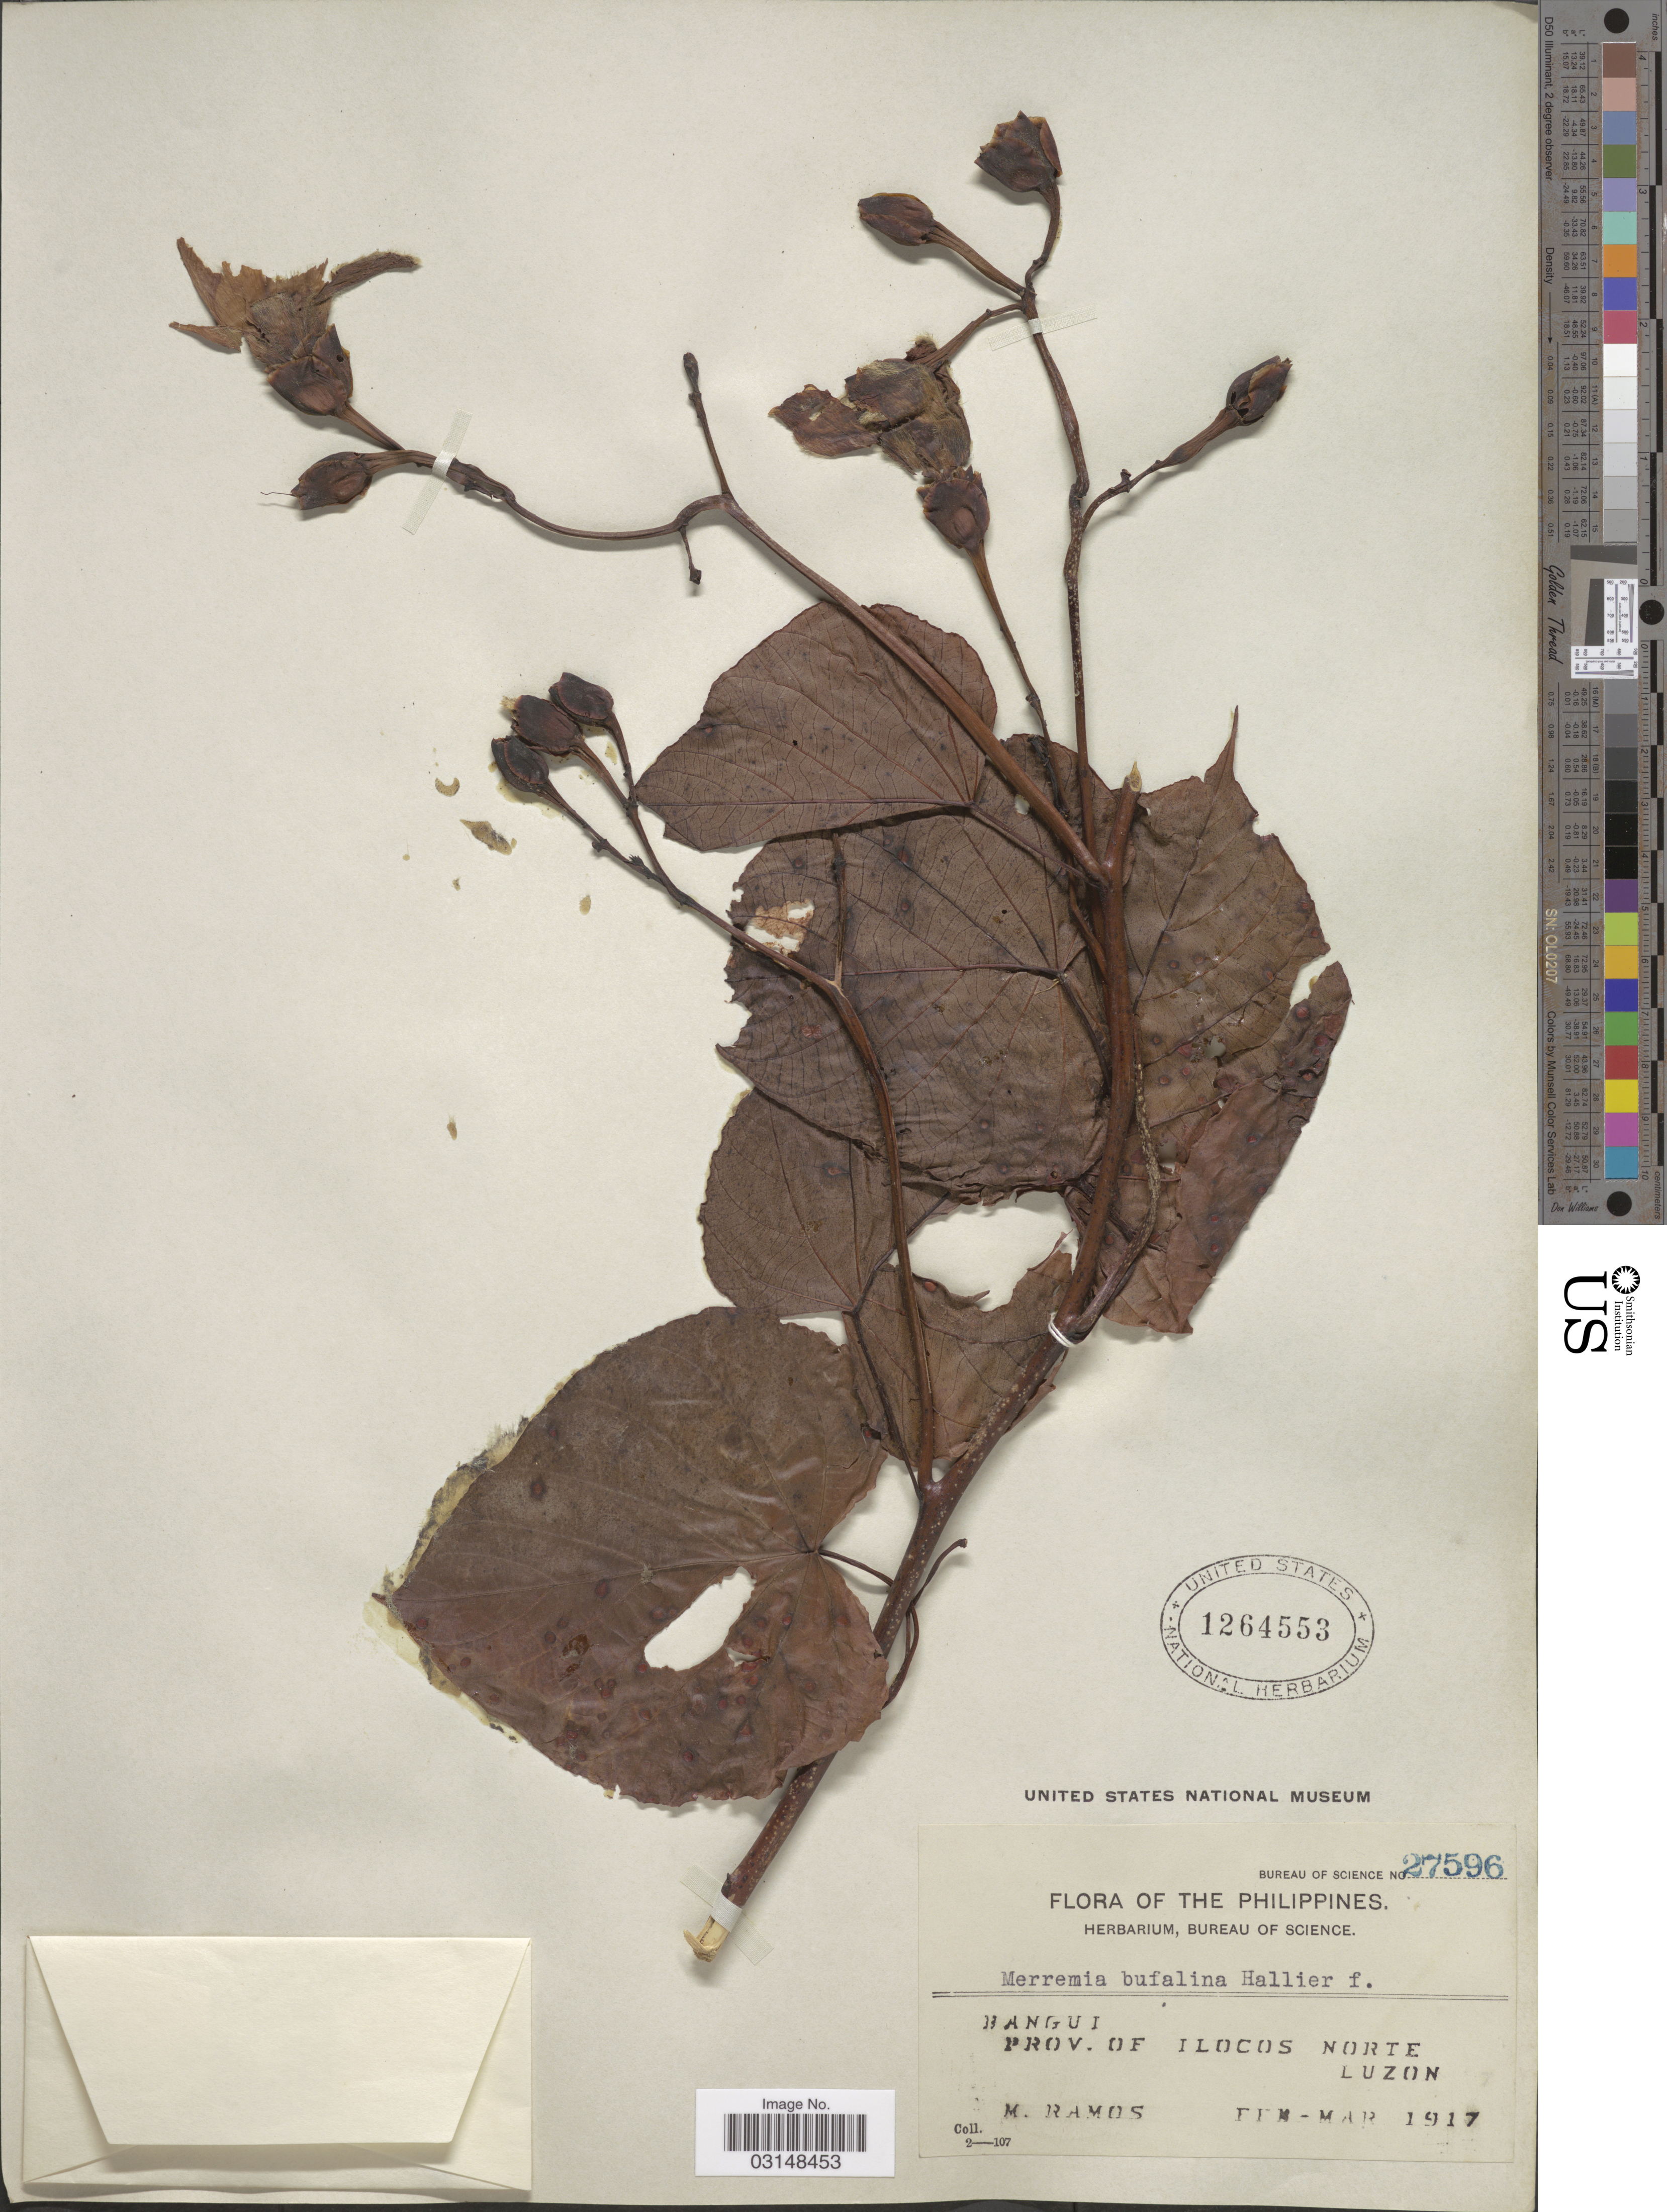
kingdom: Plantae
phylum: Tracheophyta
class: Magnoliopsida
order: Solanales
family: Convolvulaceae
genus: Operculina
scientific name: Operculina riedeliana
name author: (Oliv.) Ooststr.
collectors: M. Ramos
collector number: Bureau of Science 27596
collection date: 1917-02/1917-03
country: Philippines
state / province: Ilocos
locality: Bangui, Prov. of Ilocos Norte, Luzon.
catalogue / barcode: US 1264553